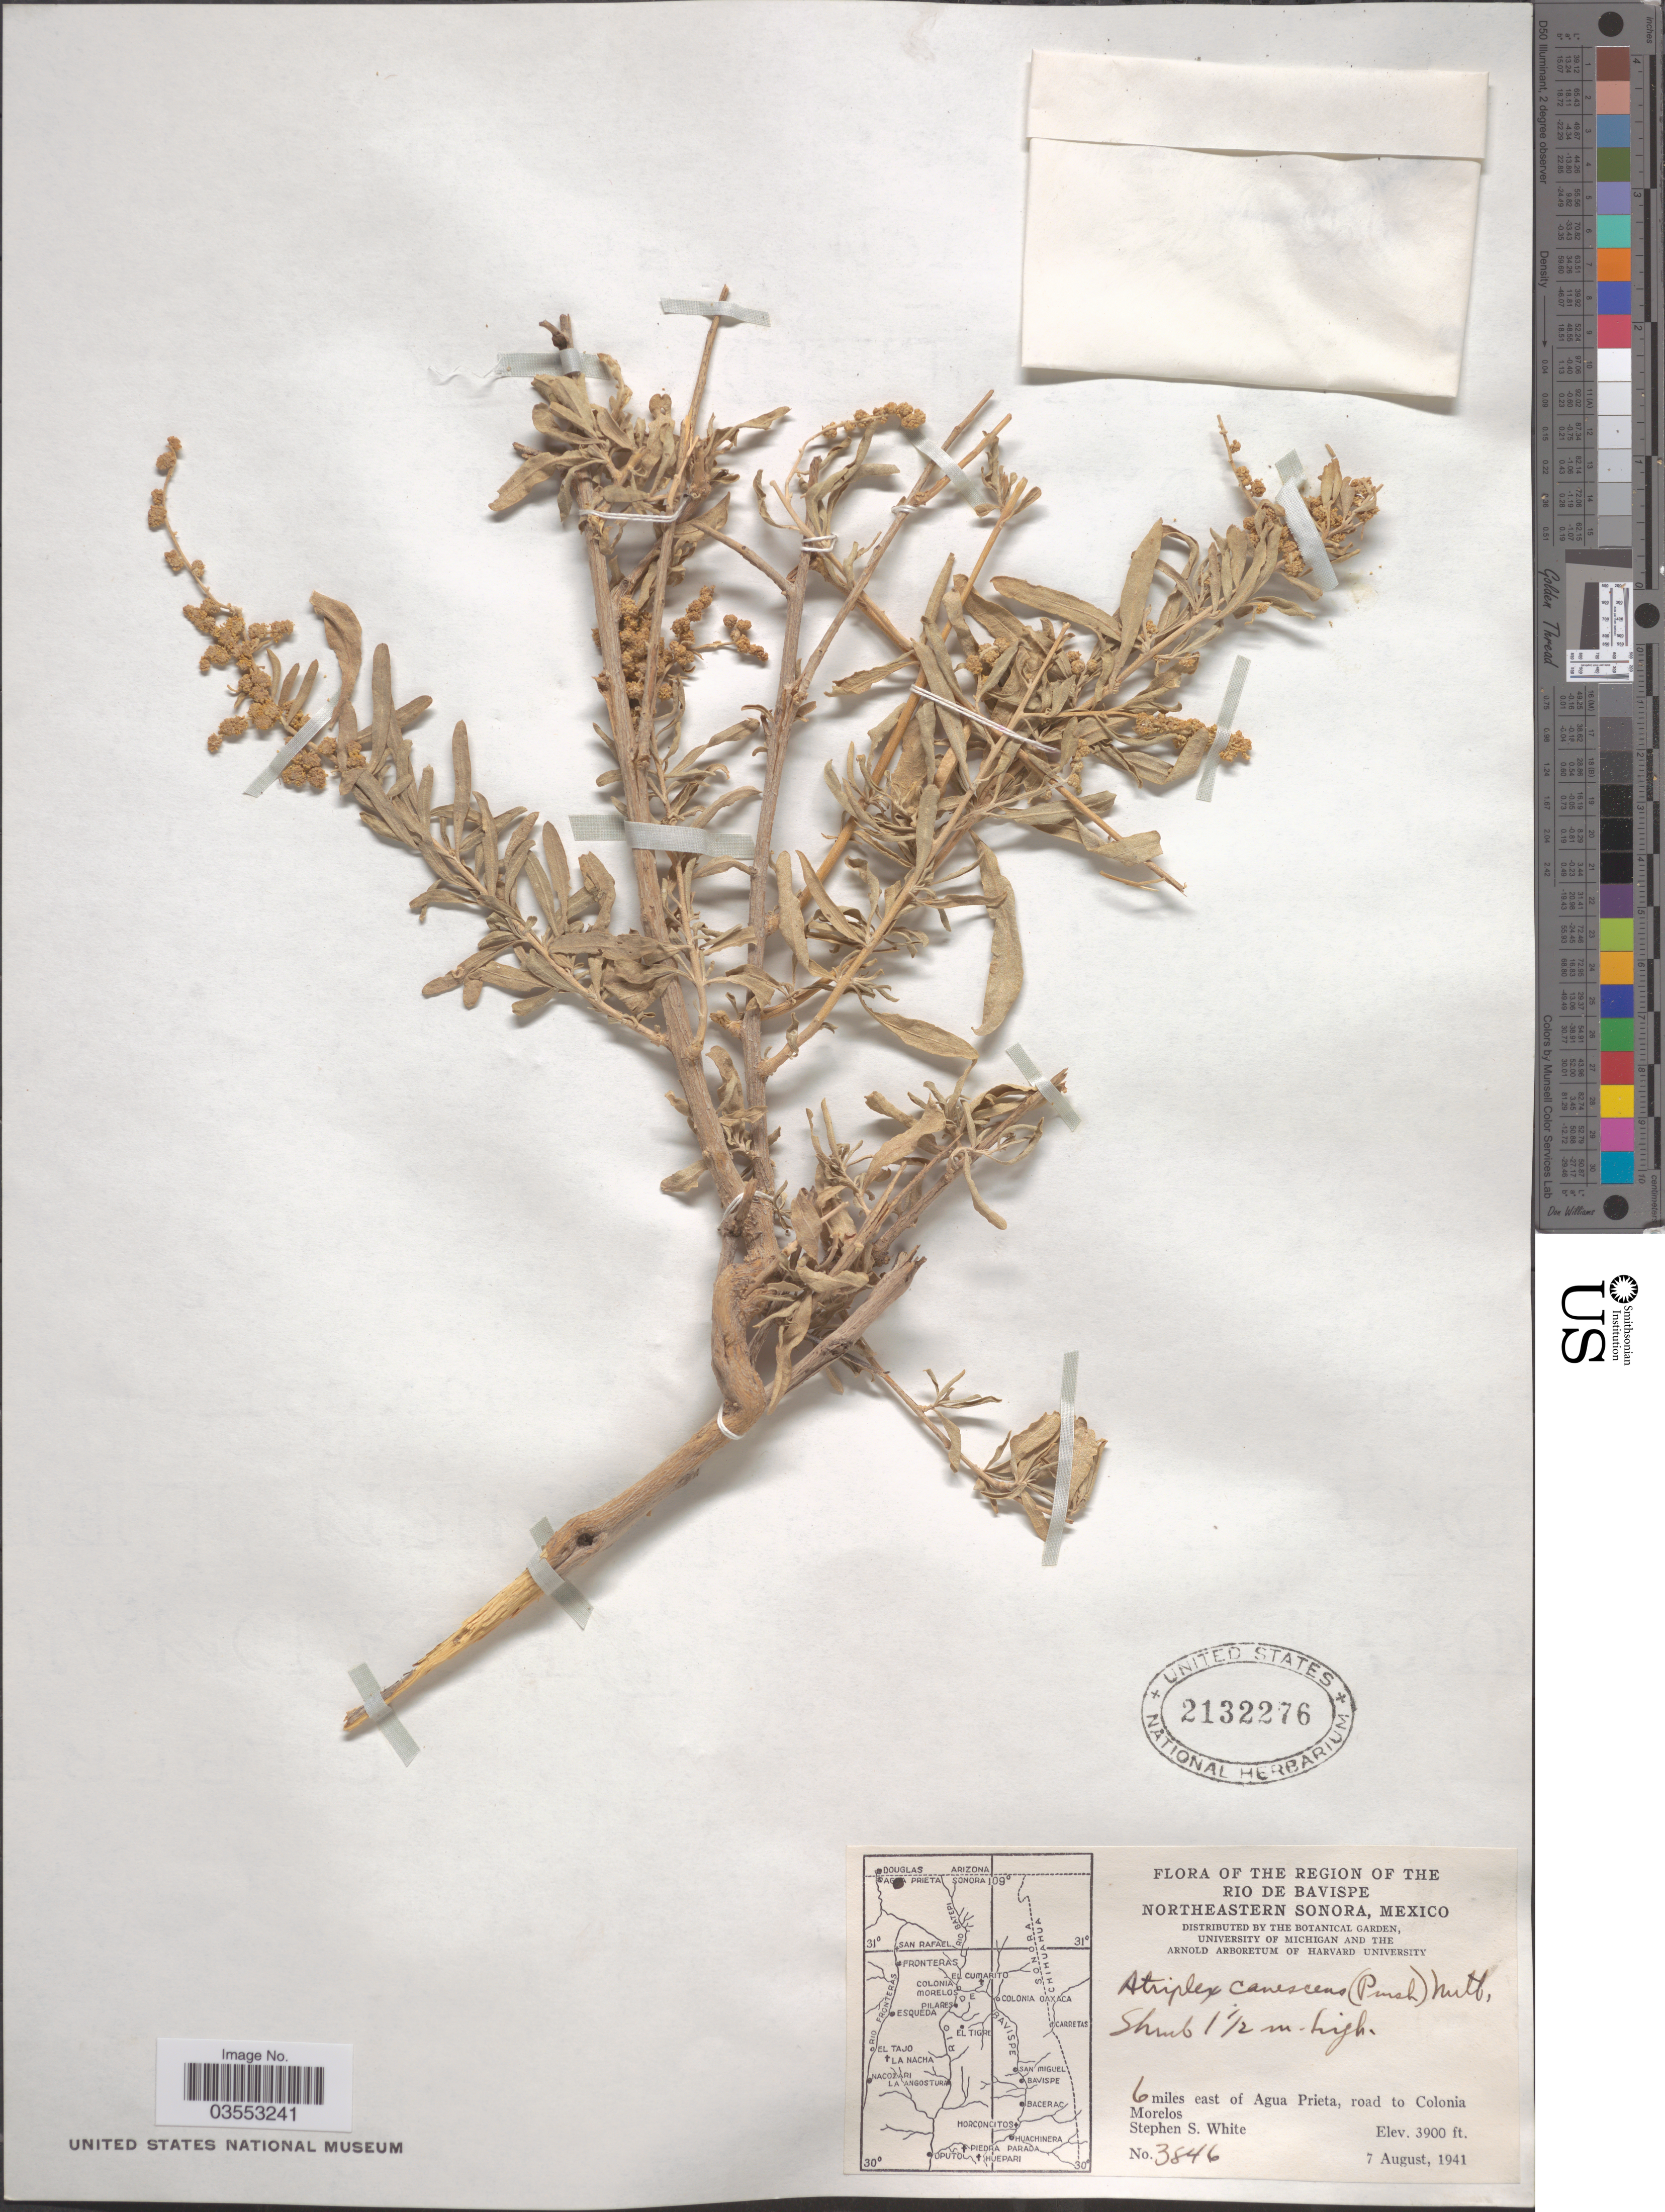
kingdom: Plantae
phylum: Tracheophyta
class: Magnoliopsida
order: Caryophyllales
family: Amaranthaceae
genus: Atriplex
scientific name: Atriplex canescens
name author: (Pursh) Nutt.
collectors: S. S. White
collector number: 3846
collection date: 1941-08-07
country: Mexico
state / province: Sonora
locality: The Region of the Rio de Bavispe. Northeastern Sonora. 6 miles east of Agua Prieta, road to Colonia Morelos.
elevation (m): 1189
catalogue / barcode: US 2132276